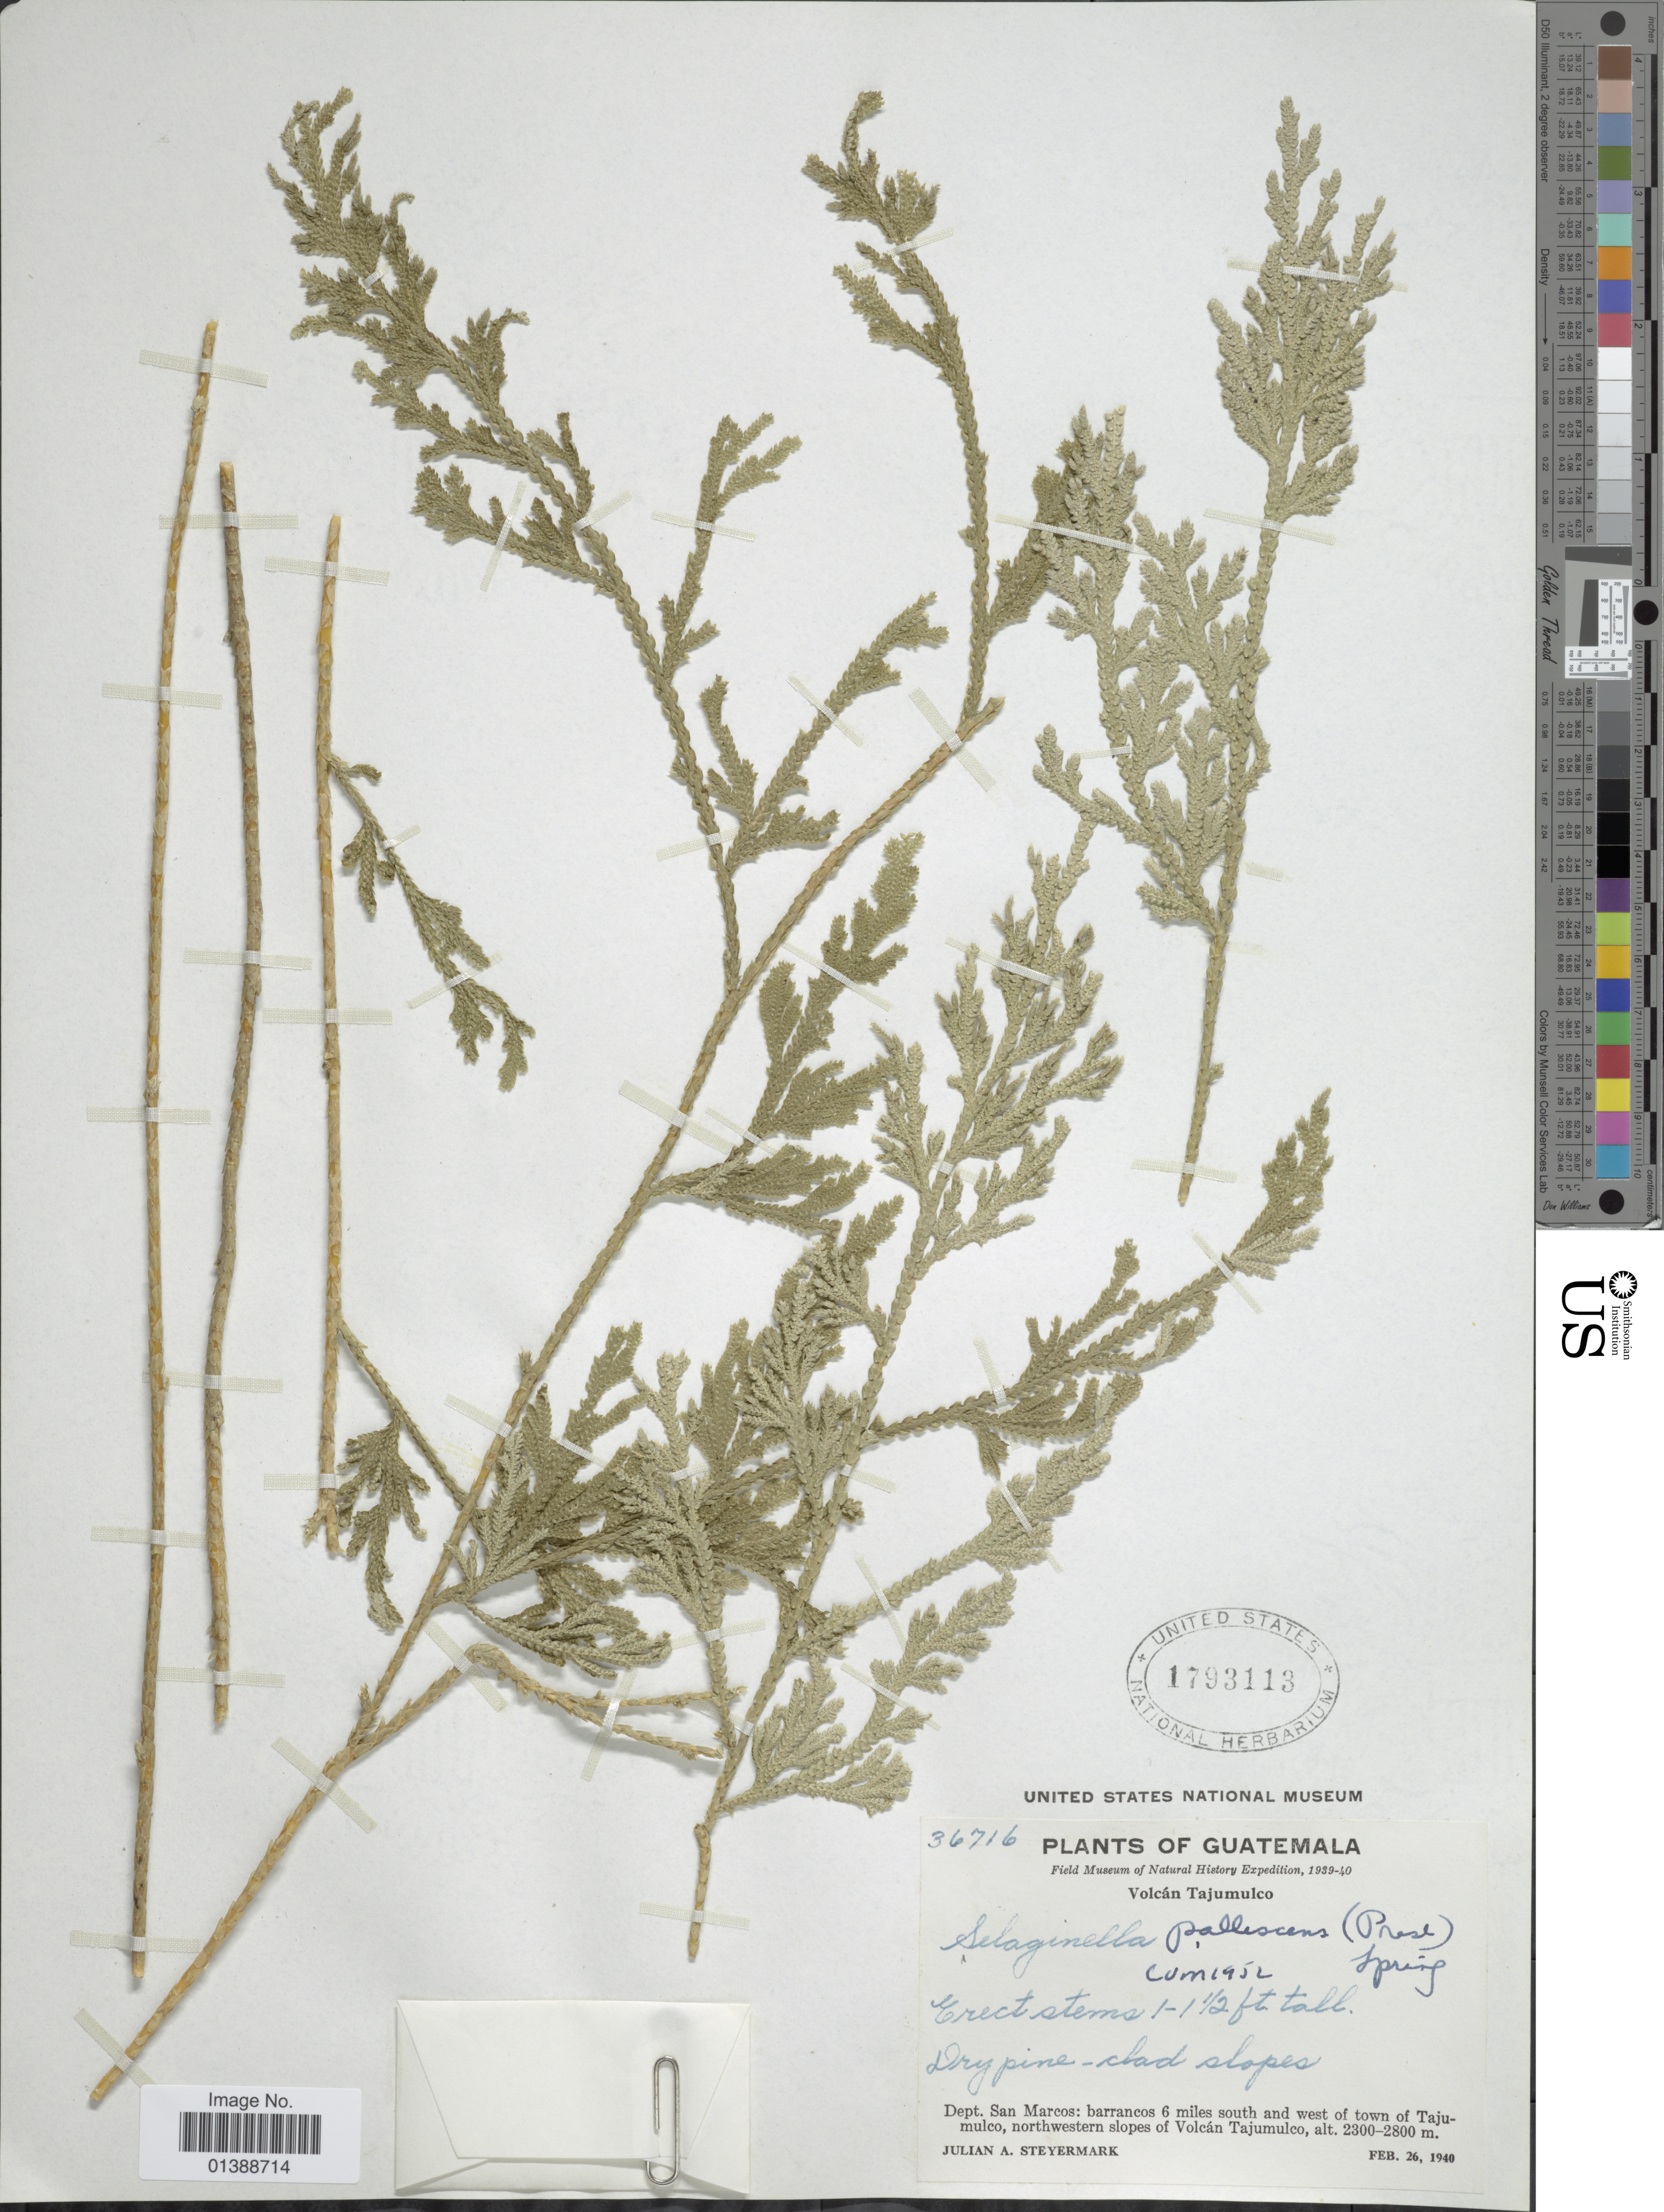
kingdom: Plantae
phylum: Tracheophyta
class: Lycopodiopsida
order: Selaginellales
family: Selaginellaceae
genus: Selaginella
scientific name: Selaginella pallescens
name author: (C. Presl) Spring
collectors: J. Steyermark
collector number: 36716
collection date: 1940-02-26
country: Guatemala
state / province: San Marcos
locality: Barrancos 6 miles south and west of town of Tajumulco, nortwestern slopes of Volcán Tajumulco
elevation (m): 2300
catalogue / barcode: US 1793113